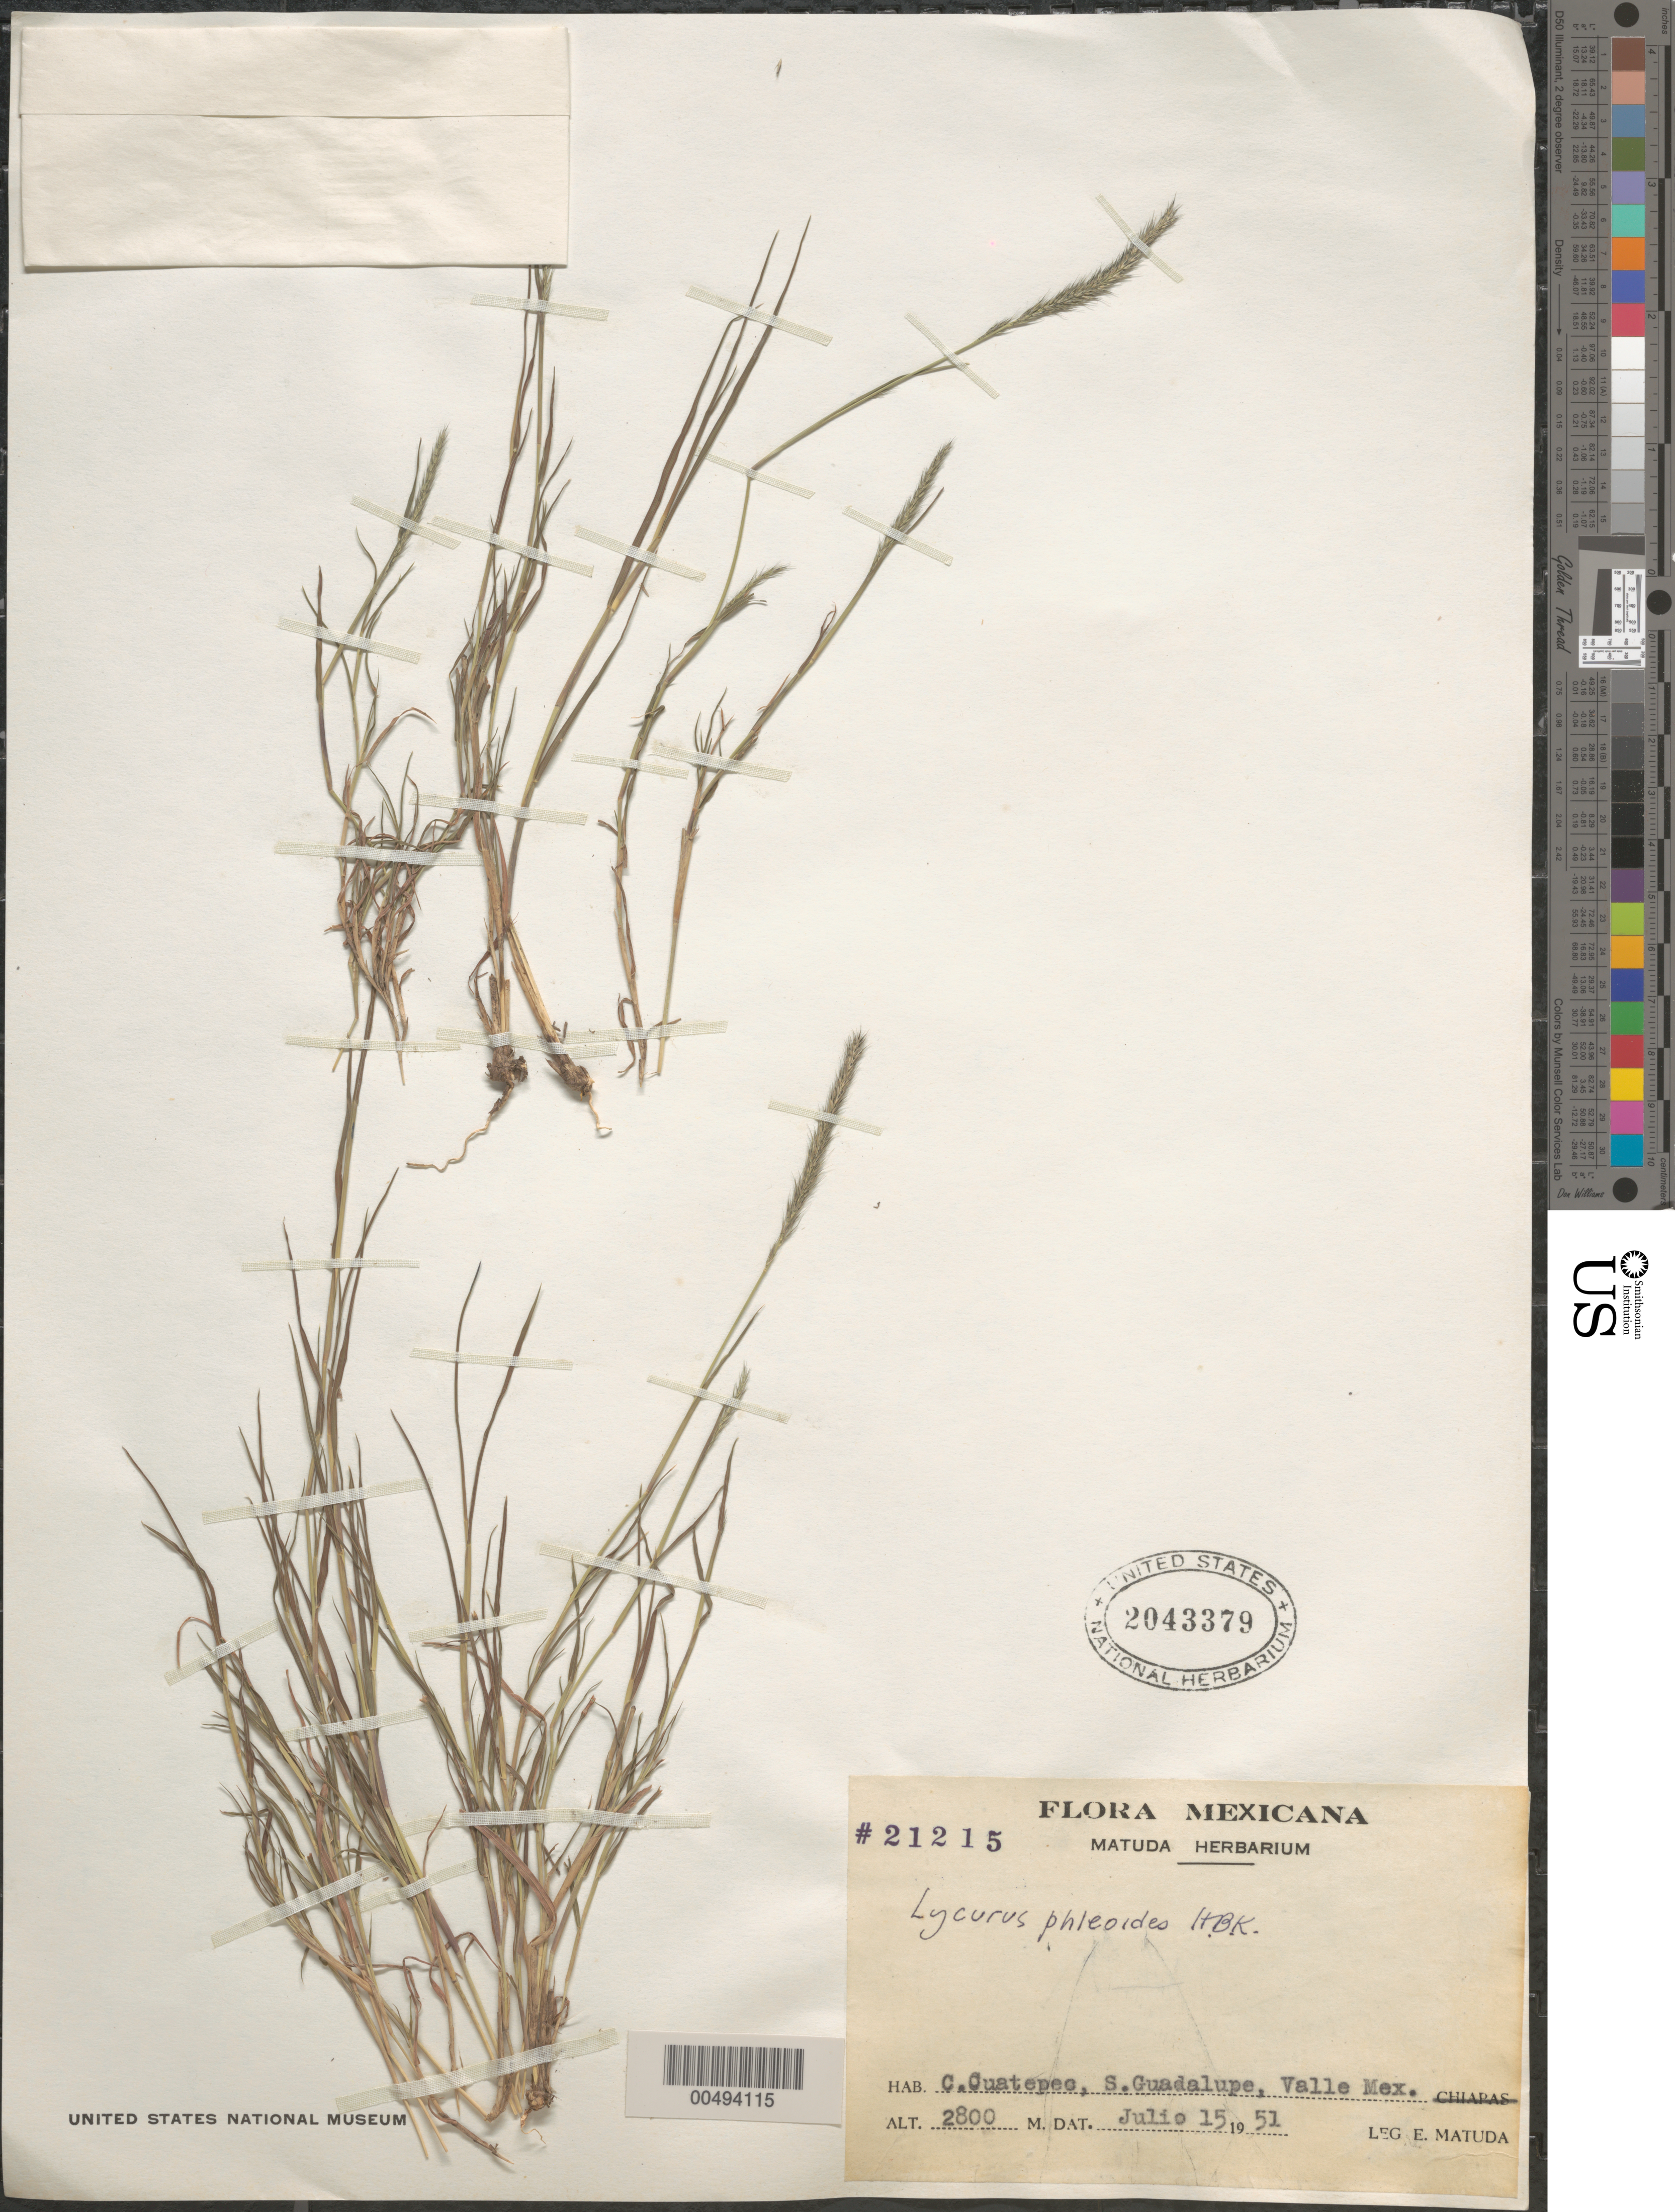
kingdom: Plantae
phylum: Tracheophyta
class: Liliopsida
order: Poales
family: Poaceae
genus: Lycurus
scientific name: Lycurus phleoides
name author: Kunth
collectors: E. Matuda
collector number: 21215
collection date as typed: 15 Jul 1951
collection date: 1951-07-15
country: Mexico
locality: C. Cuatepec, S. Guadalupe, Valle Mex.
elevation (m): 2800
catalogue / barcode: US 2043379